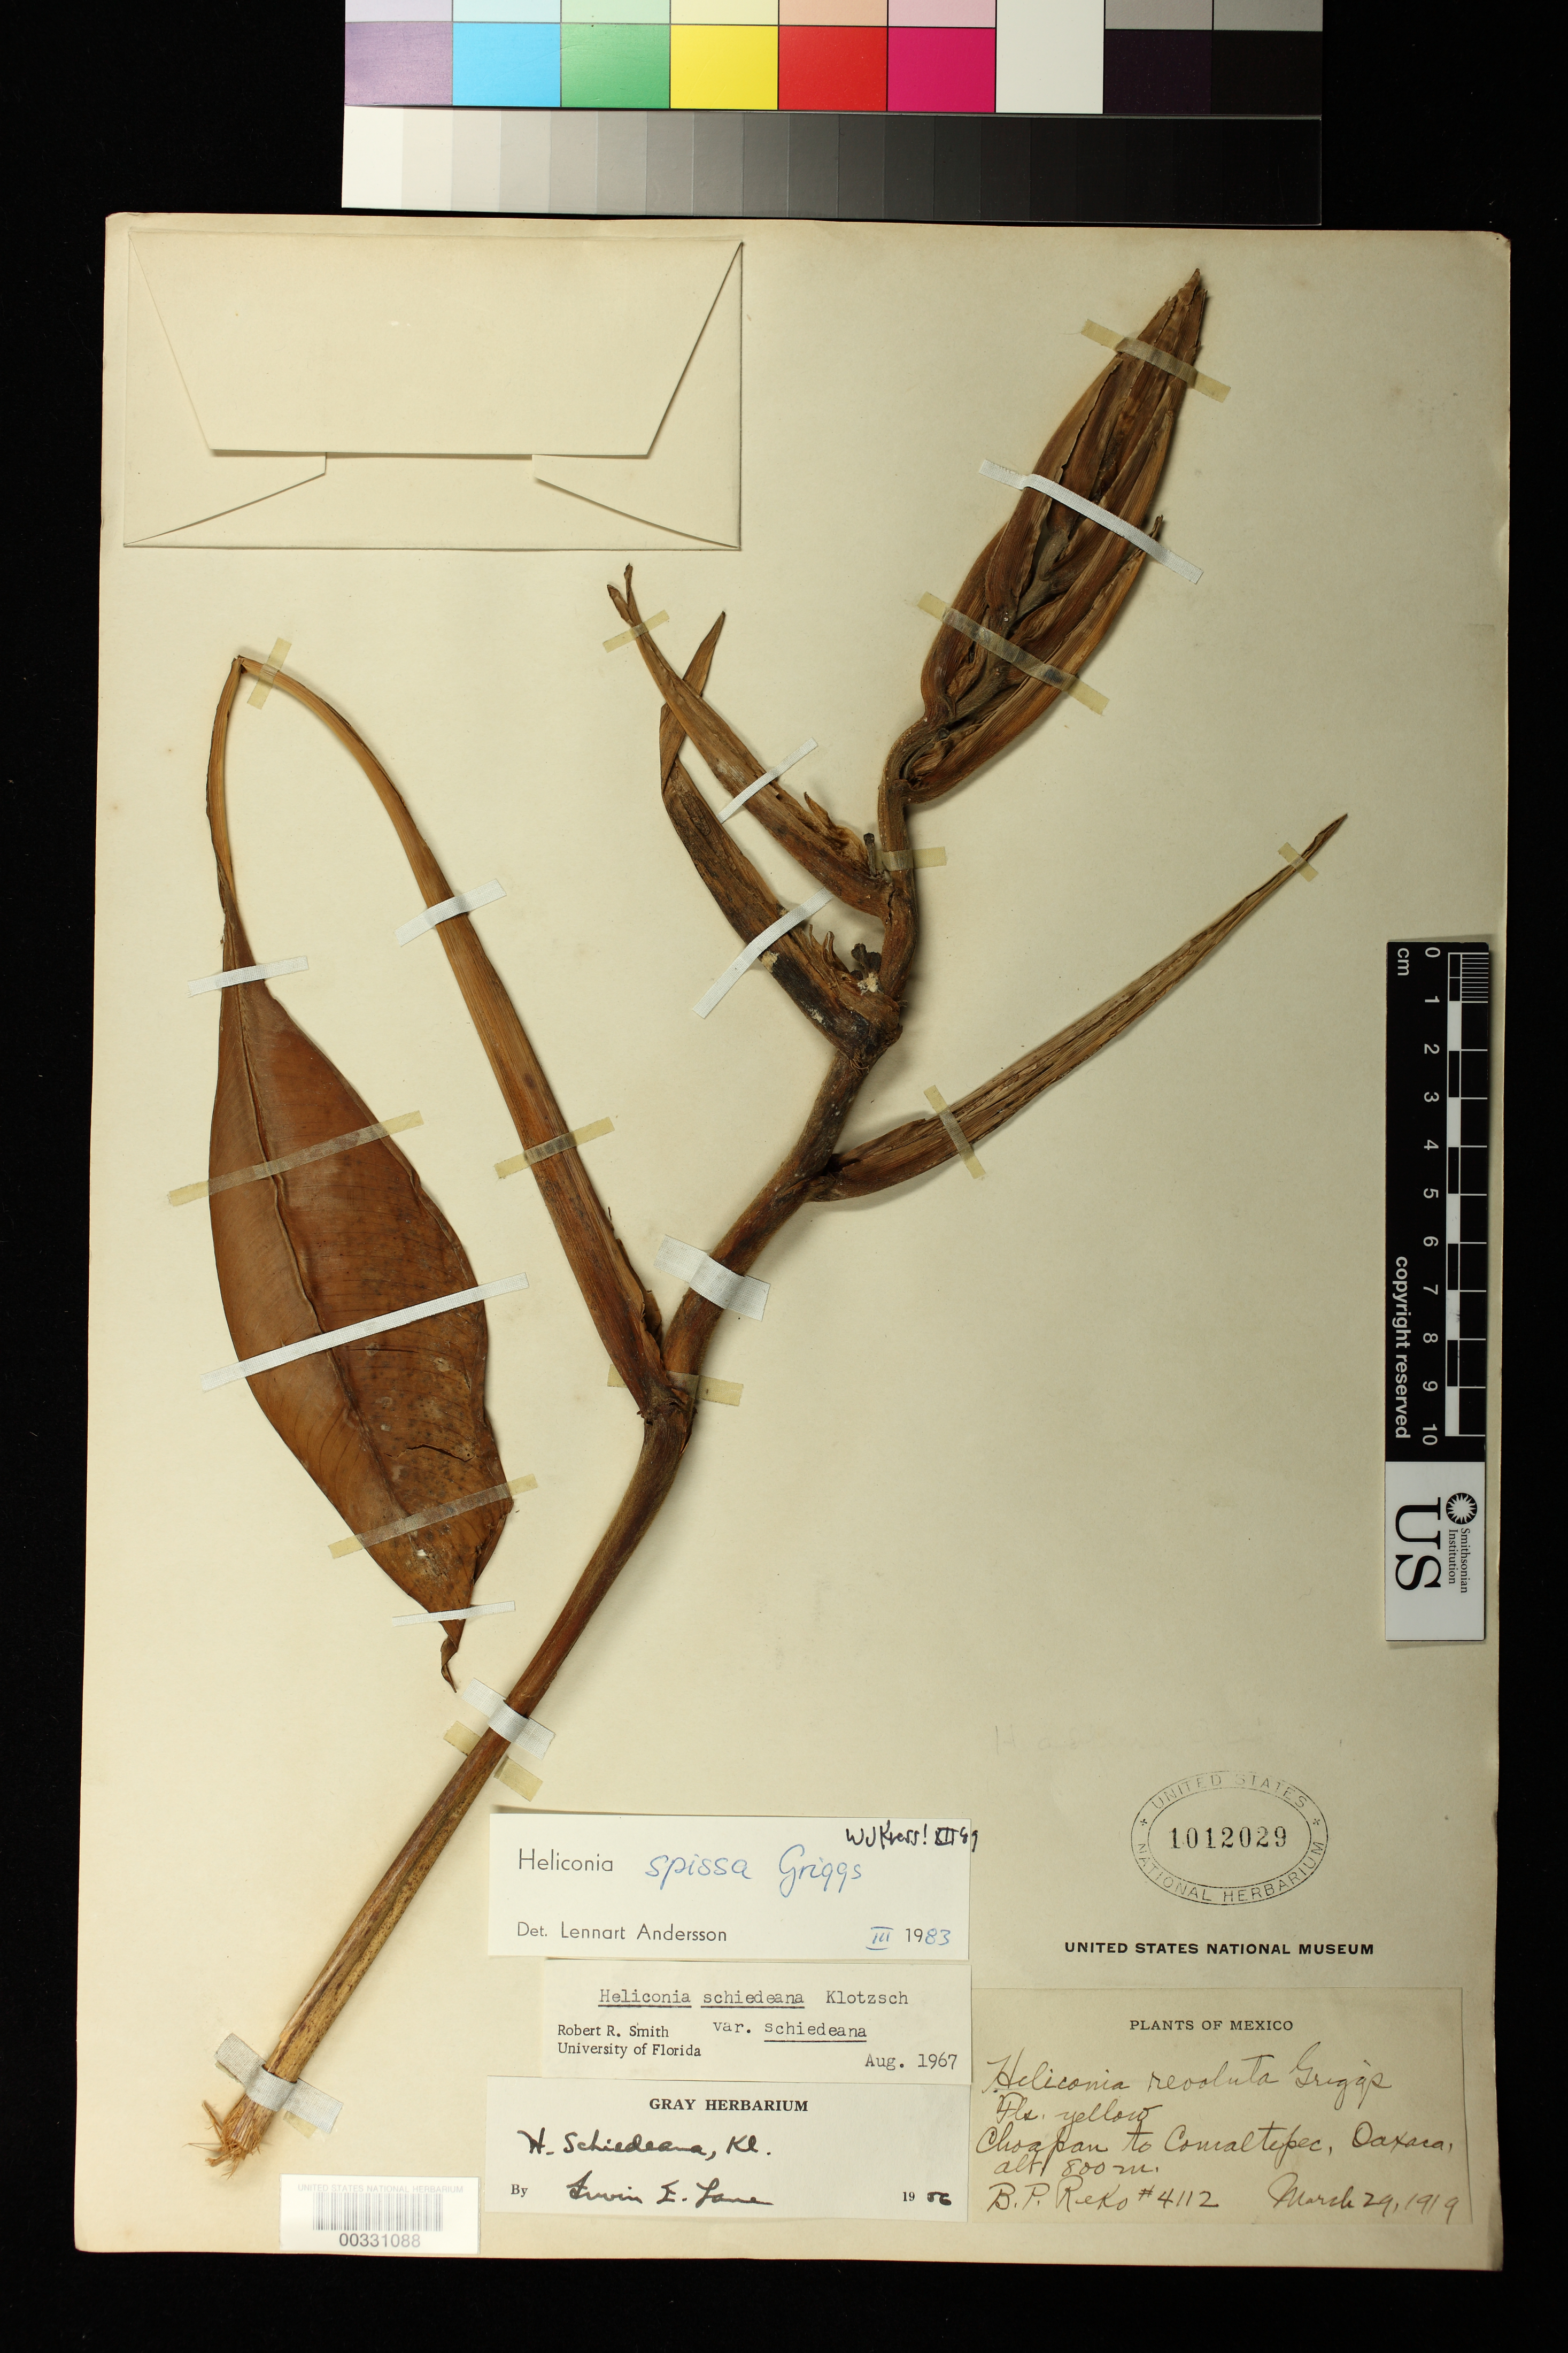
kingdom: Plantae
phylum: Tracheophyta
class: Liliopsida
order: Zingiberales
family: Heliconiaceae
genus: Heliconia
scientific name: Heliconia spissa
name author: R.F. Griggs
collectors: B. P. Reko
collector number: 4112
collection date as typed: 29 Mar 1919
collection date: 1919-03-29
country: Mexico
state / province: Oaxaca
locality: Choapan to Comaltepec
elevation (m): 800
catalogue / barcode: US 1012029